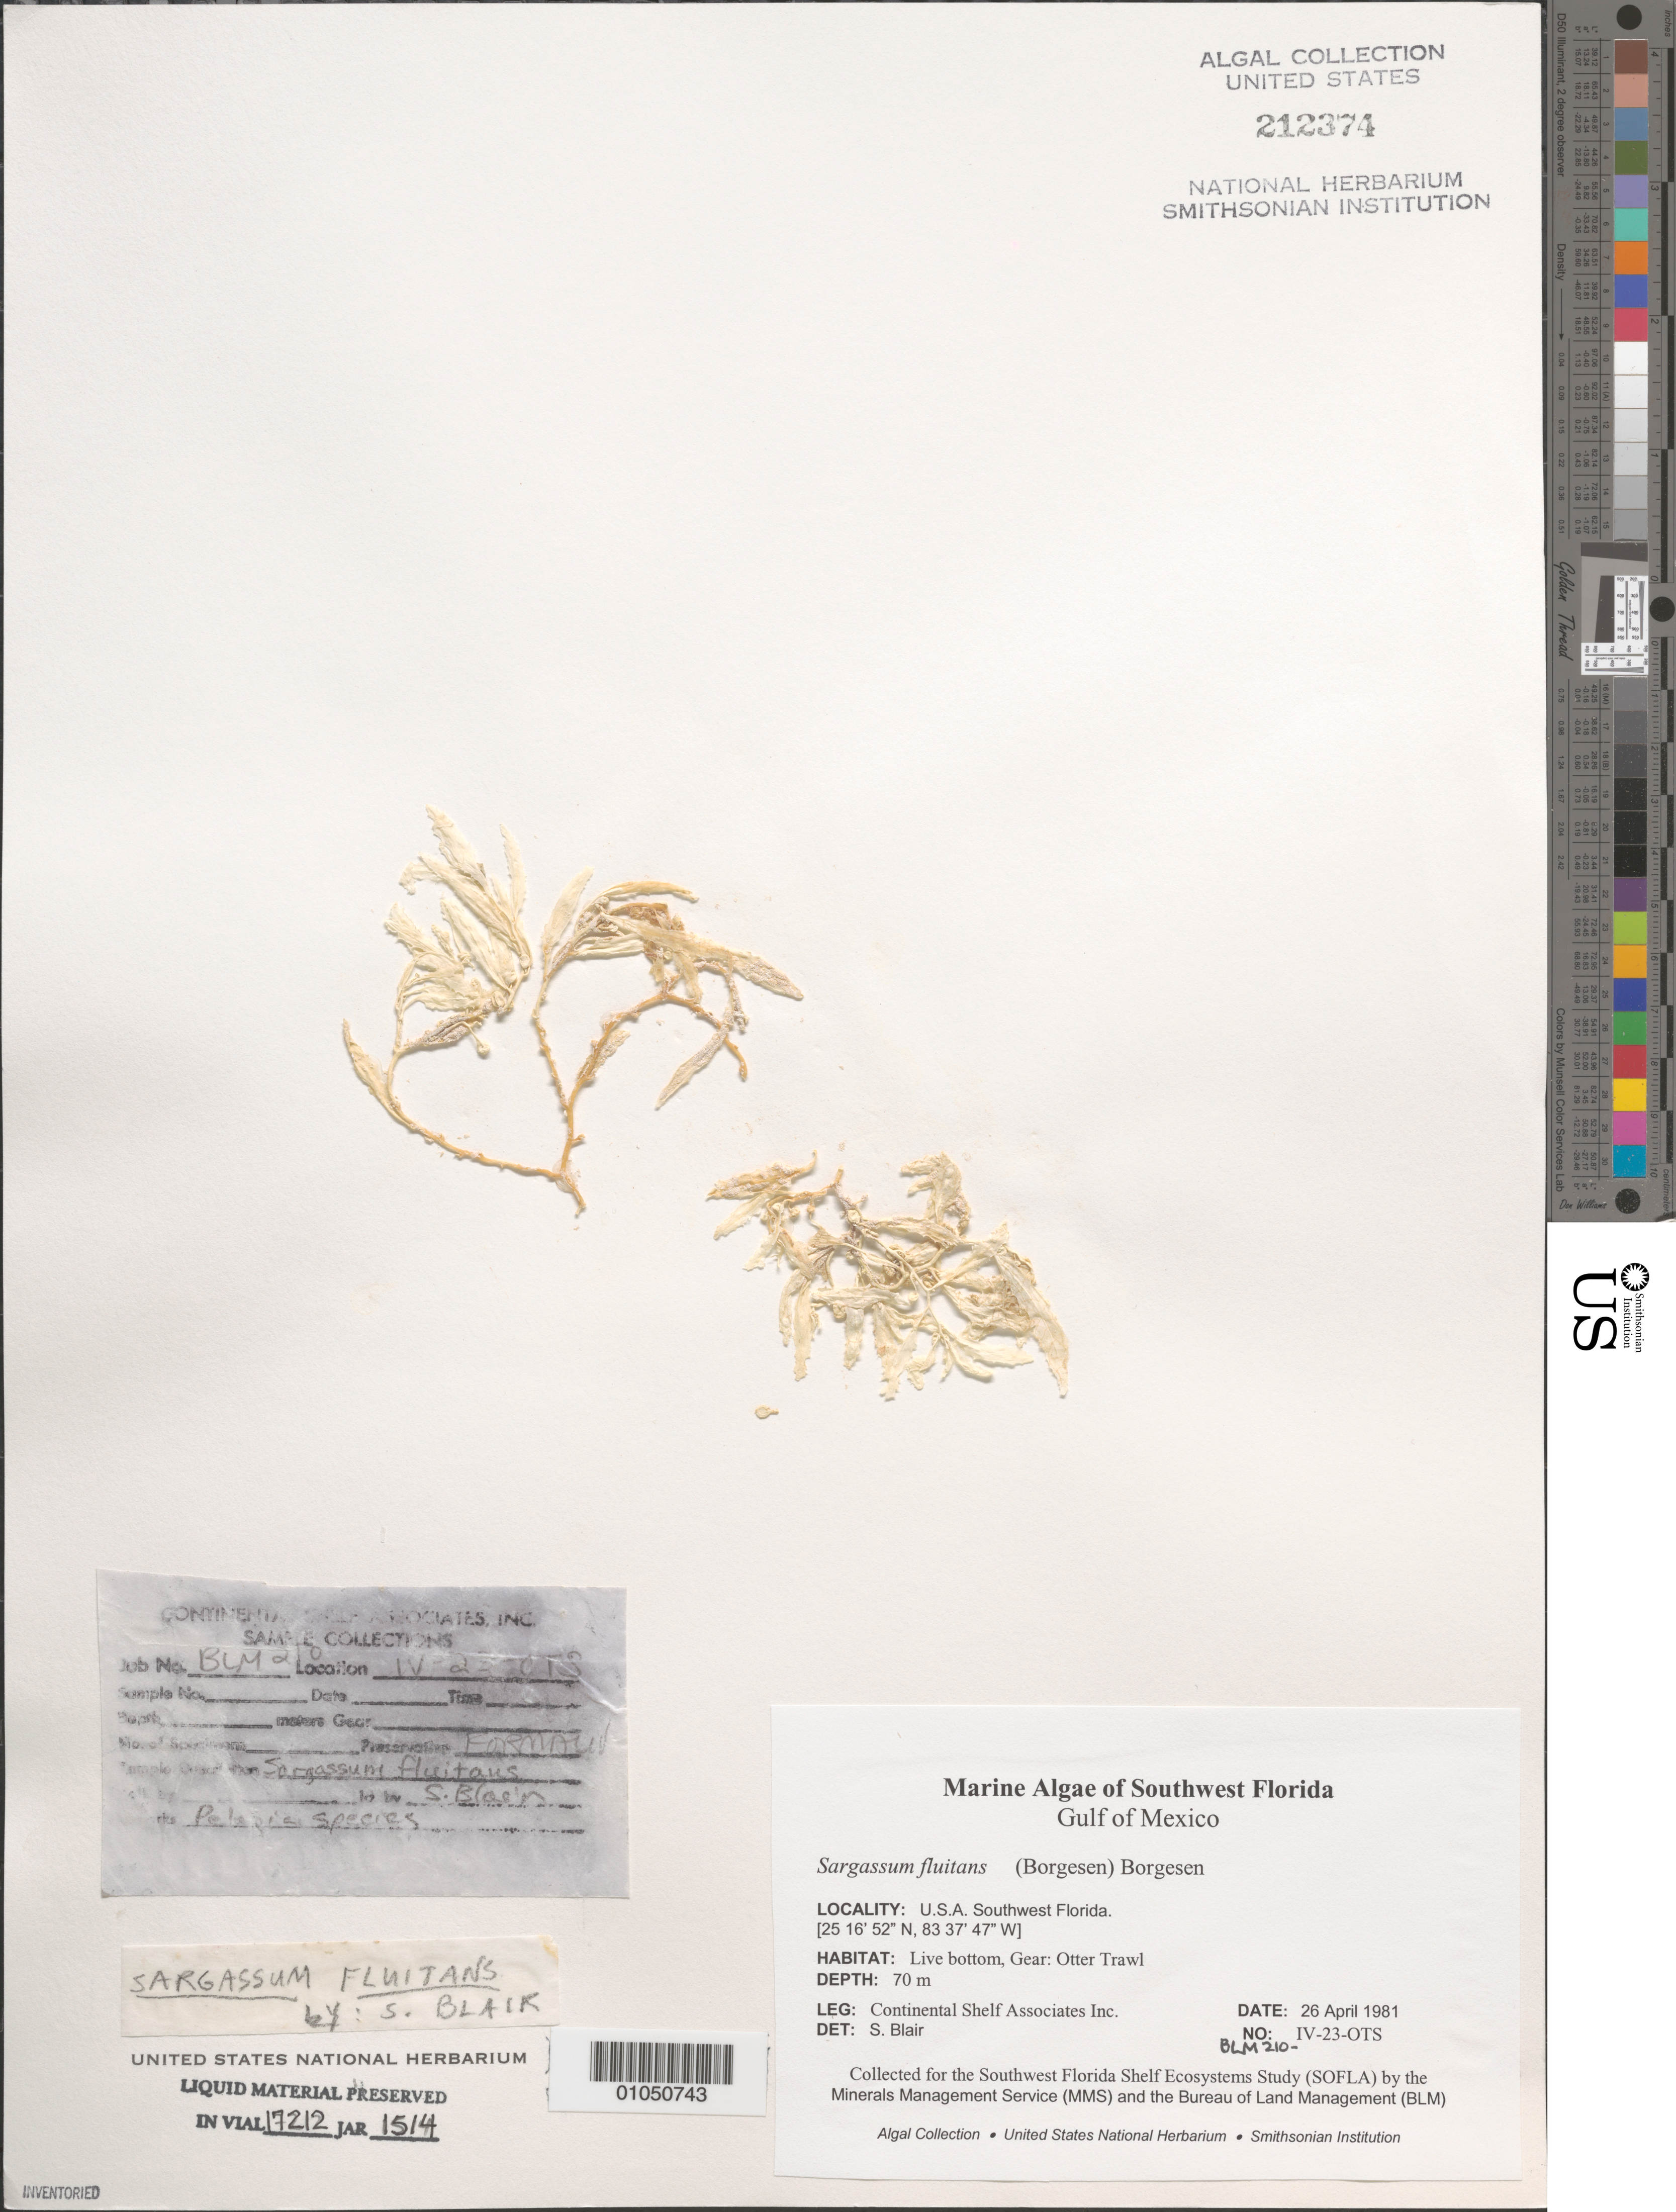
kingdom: Chromista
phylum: Ochrophyta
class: Phaeophyceae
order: Fucales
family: Sargassaceae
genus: Sargassum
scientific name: Sargassum fluitans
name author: (Børgesen) Børgesen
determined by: Blair, S. M.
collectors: Continental Shelf Associates for the MMS/BLM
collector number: BLM-210-IV-23-OTS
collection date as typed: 26 Apr 1981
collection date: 1981-04-26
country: United States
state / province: Florida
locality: Gulf of Mexico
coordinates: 25 16'52"N, 83 37'47"W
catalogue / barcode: US 212374